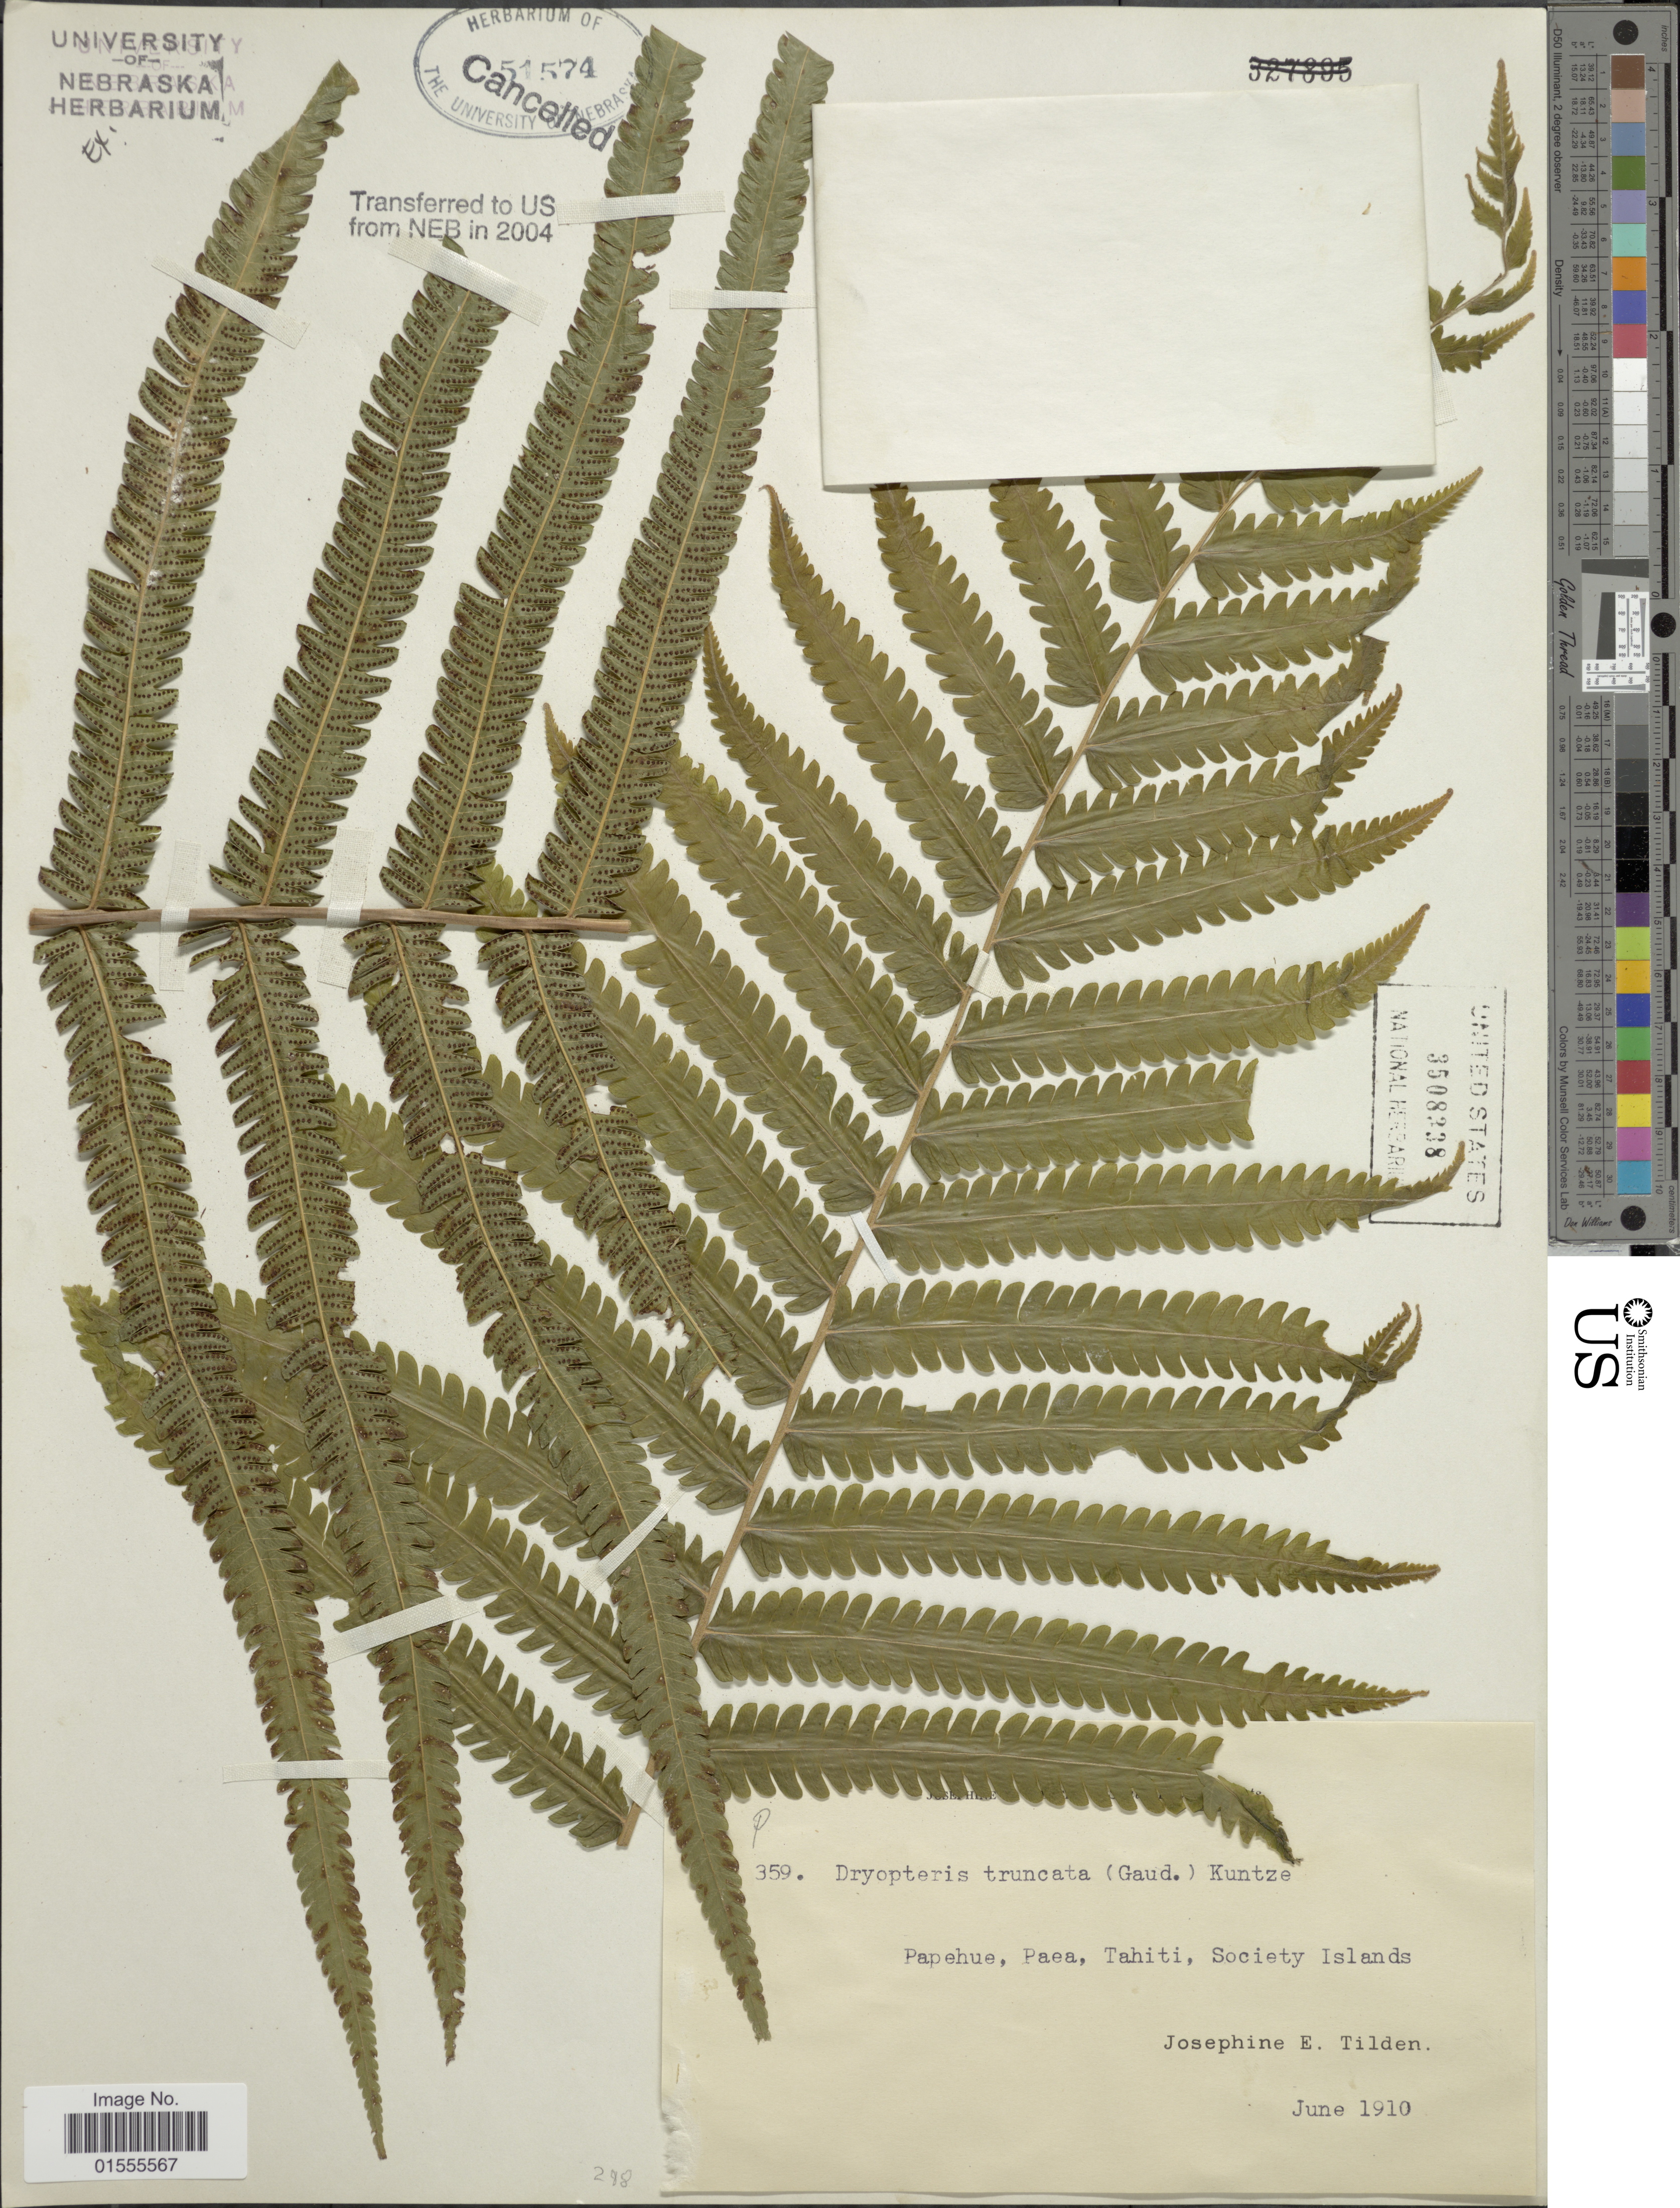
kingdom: Plantae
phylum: Tracheophyta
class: Polypodiopsida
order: Polypodiales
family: Dryopteridaceae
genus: Dryopteris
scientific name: Dryopteris truncata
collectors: J. E. Tilden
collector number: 359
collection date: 1910-06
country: French Polynesia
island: Tahiti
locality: Papehue, Paea, Tahiti, Society Islands